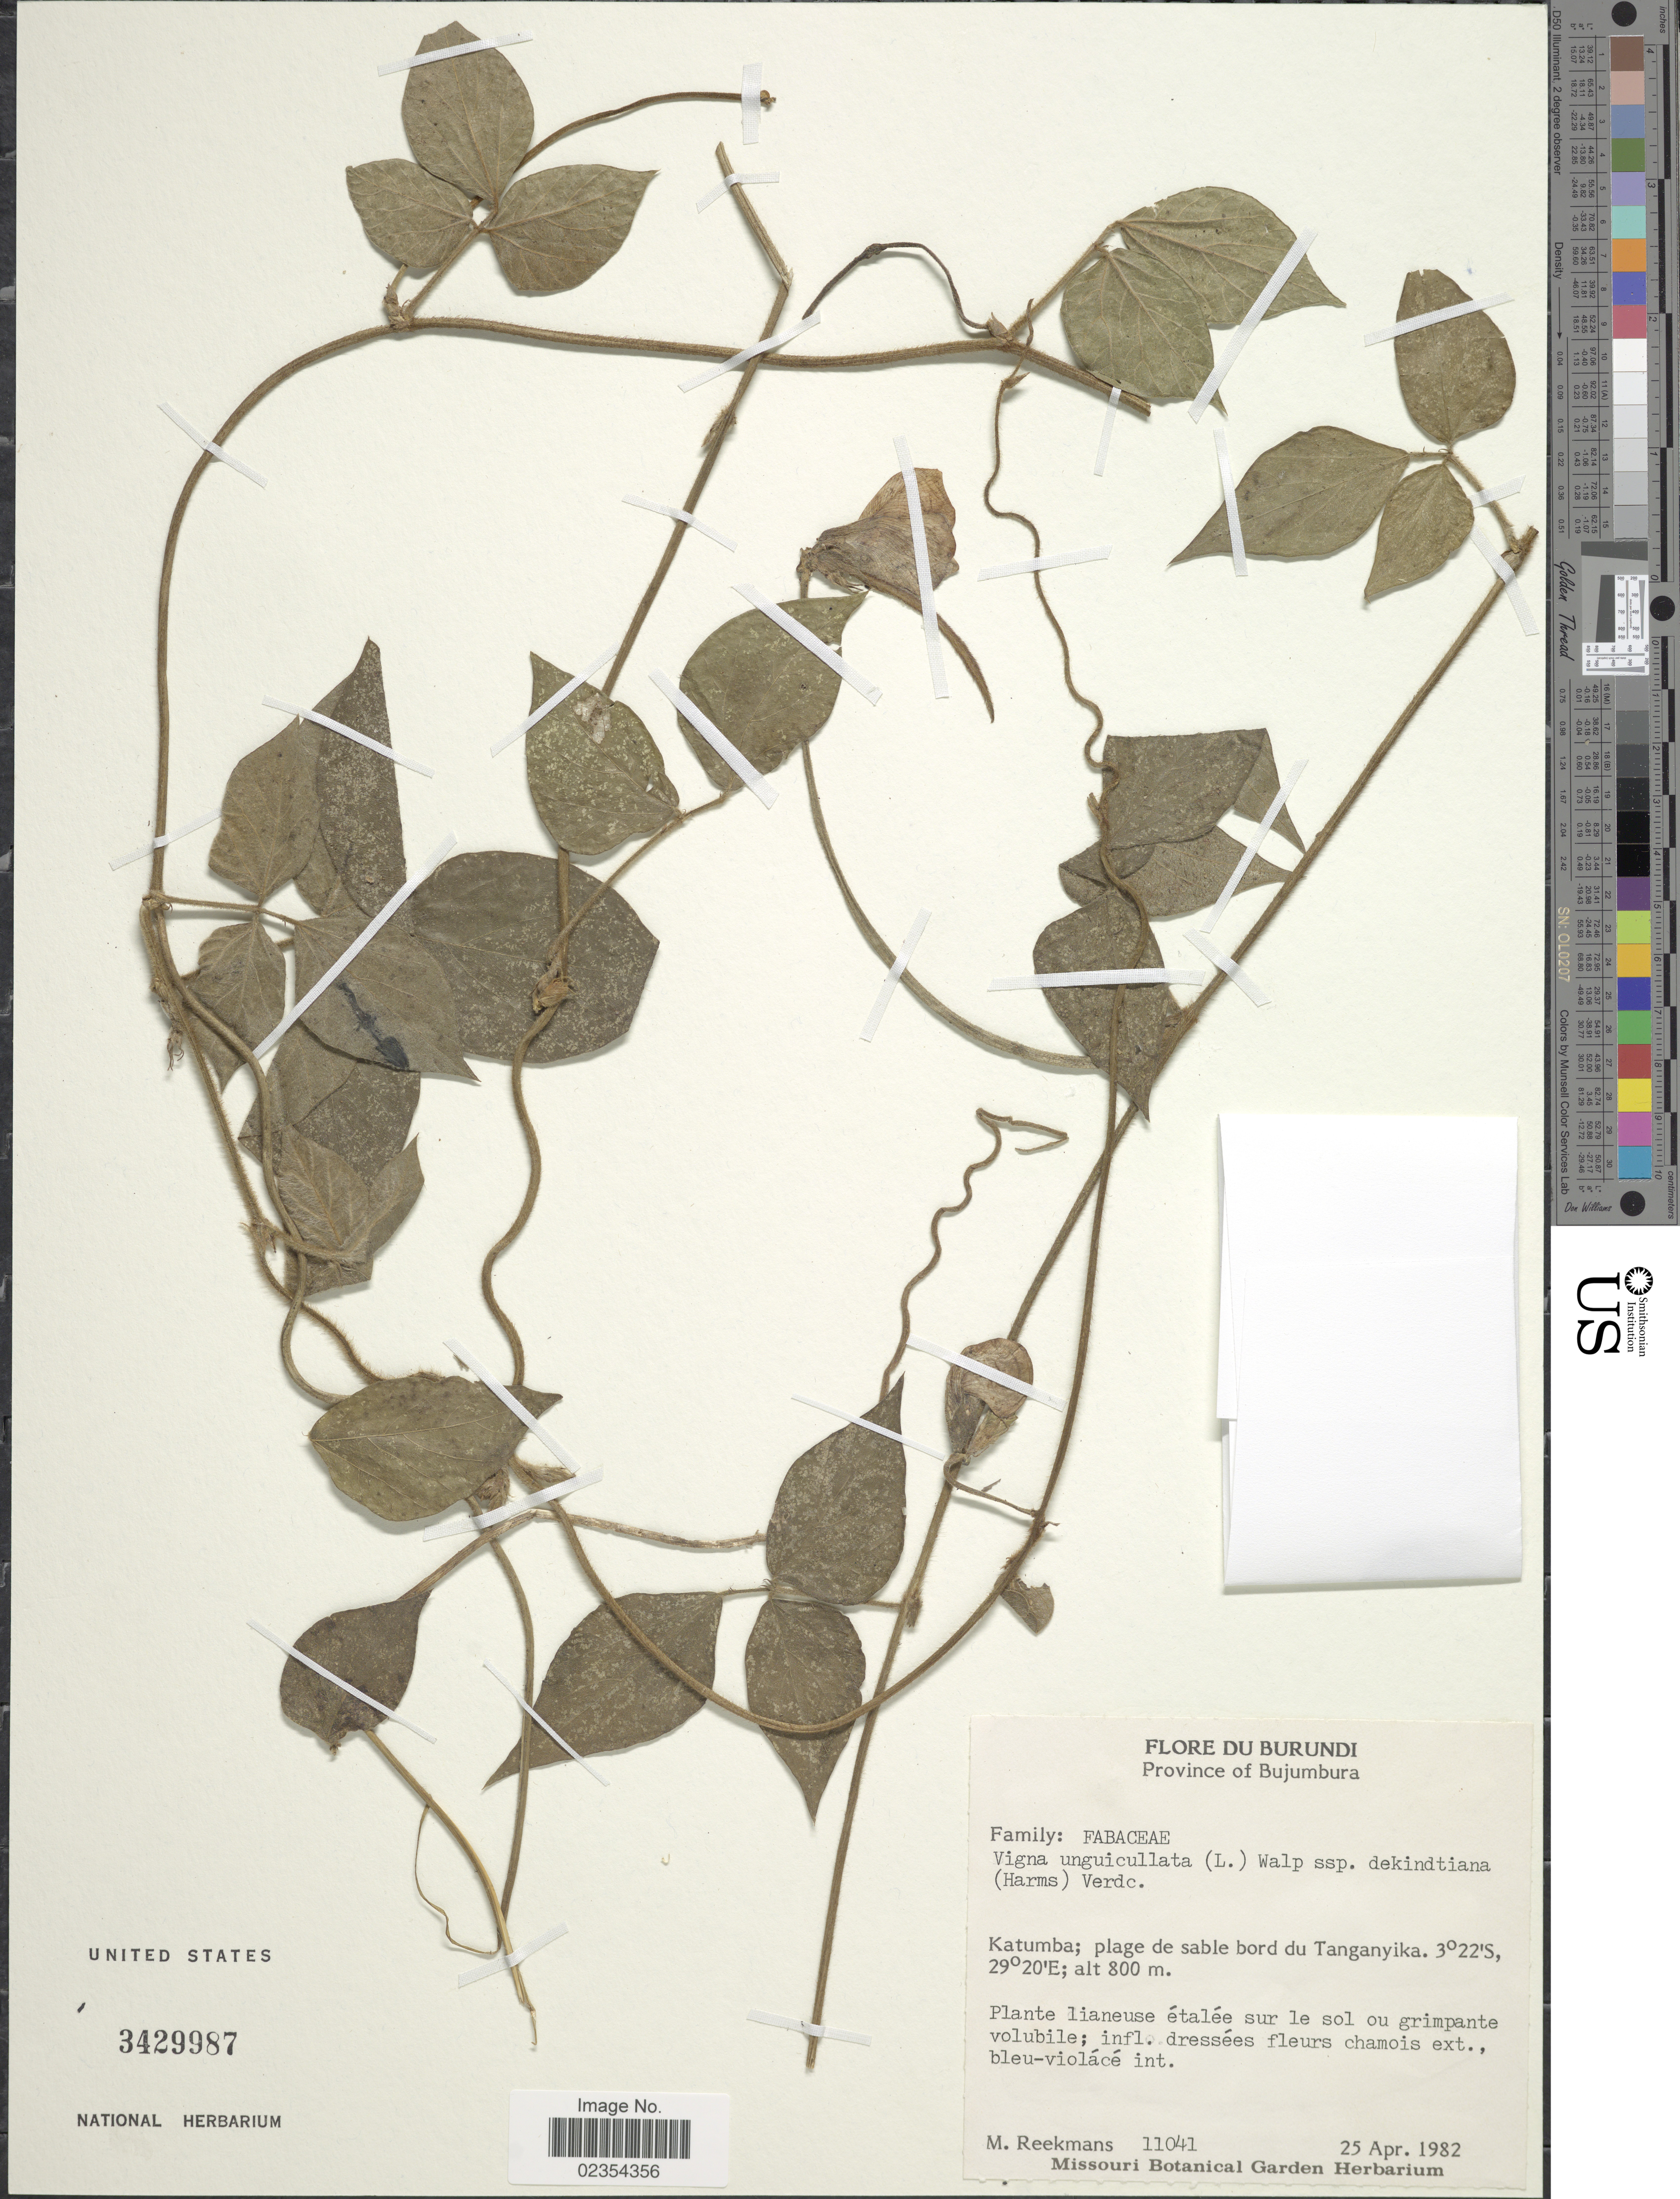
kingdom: Plantae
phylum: Tracheophyta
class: Magnoliopsida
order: Fabales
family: Fabaceae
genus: Vigna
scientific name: Vigna unguiculata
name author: (L.) Walp.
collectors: M. Reekmans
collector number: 11041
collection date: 1982-04-25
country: Burundi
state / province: Bujumura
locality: Province of Bujumbura, Katumba; plage de sable bord du Tanganyika.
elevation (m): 800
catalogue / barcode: US 3429987